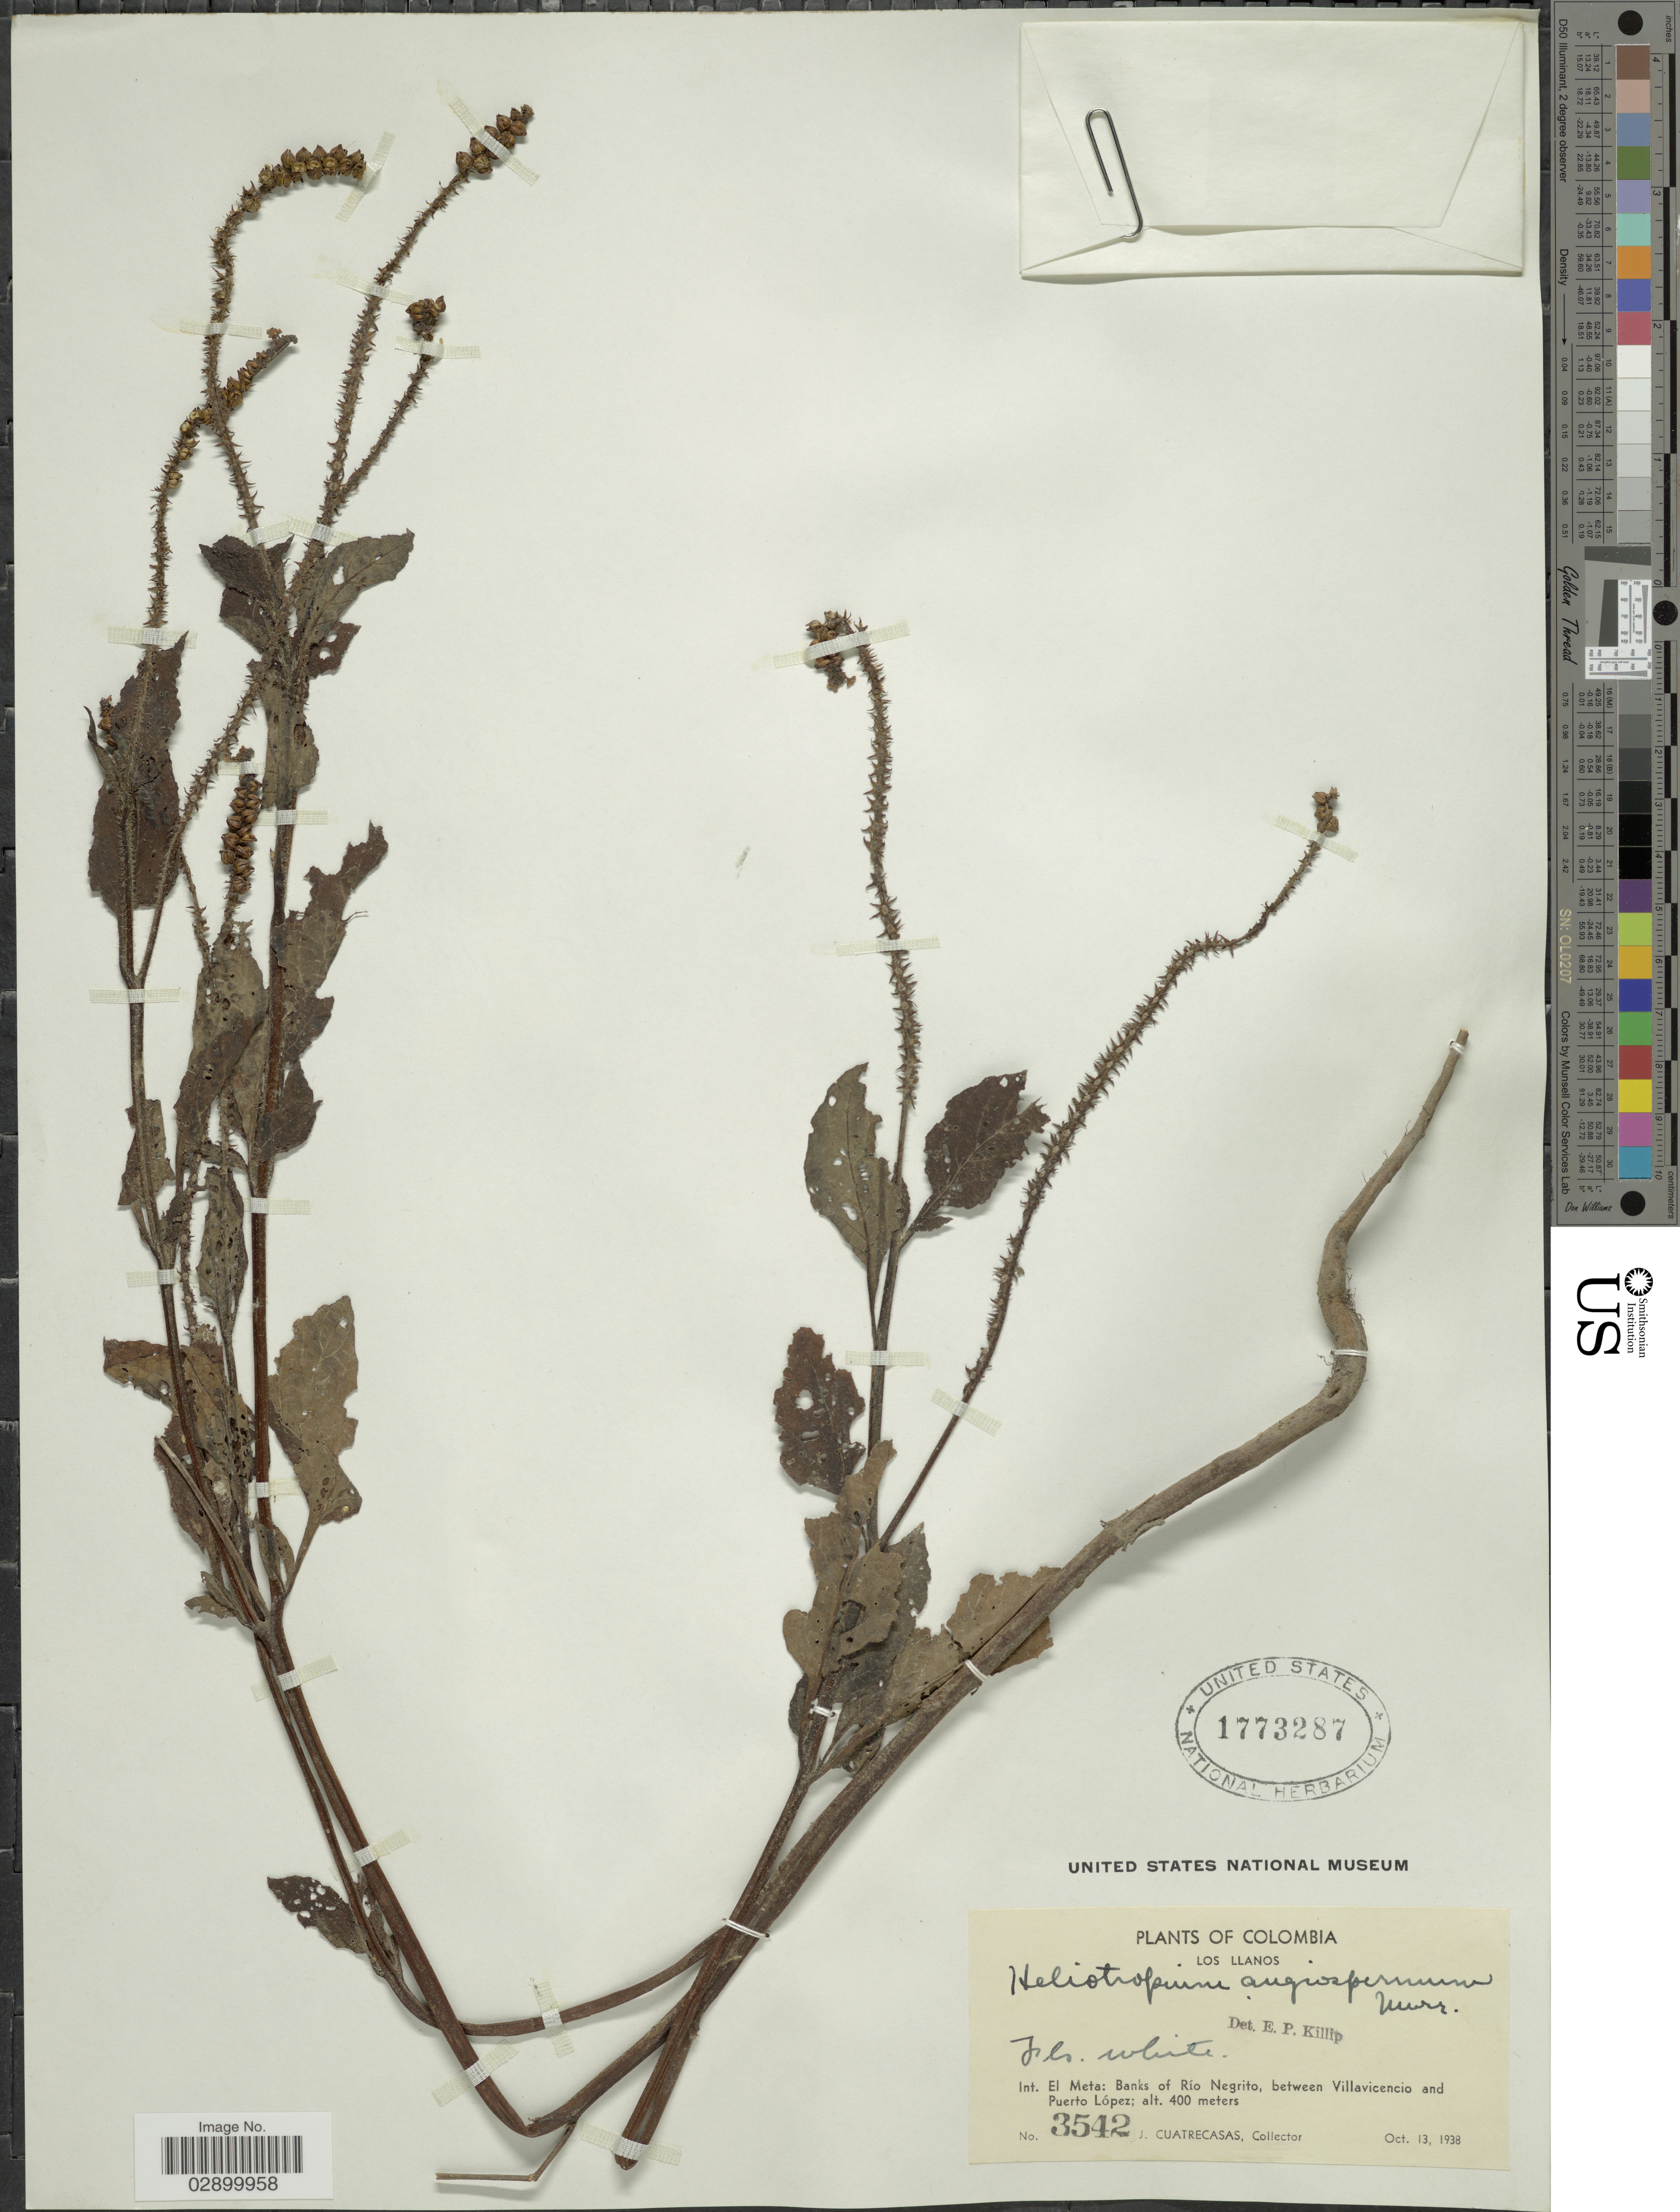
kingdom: Plantae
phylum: Tracheophyta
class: Magnoliopsida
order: Boraginales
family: Heliotropiaceae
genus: Heliotropium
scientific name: Heliotropium angiospermum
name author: Murray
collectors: J. Cuatrecasas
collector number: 3542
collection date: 1938-10-13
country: Colombia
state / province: Meta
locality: Los Llanos. Int. El Meta: Banks of Río Negrito, between Villavicencio and Puerto López.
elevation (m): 400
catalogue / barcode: US 1773287